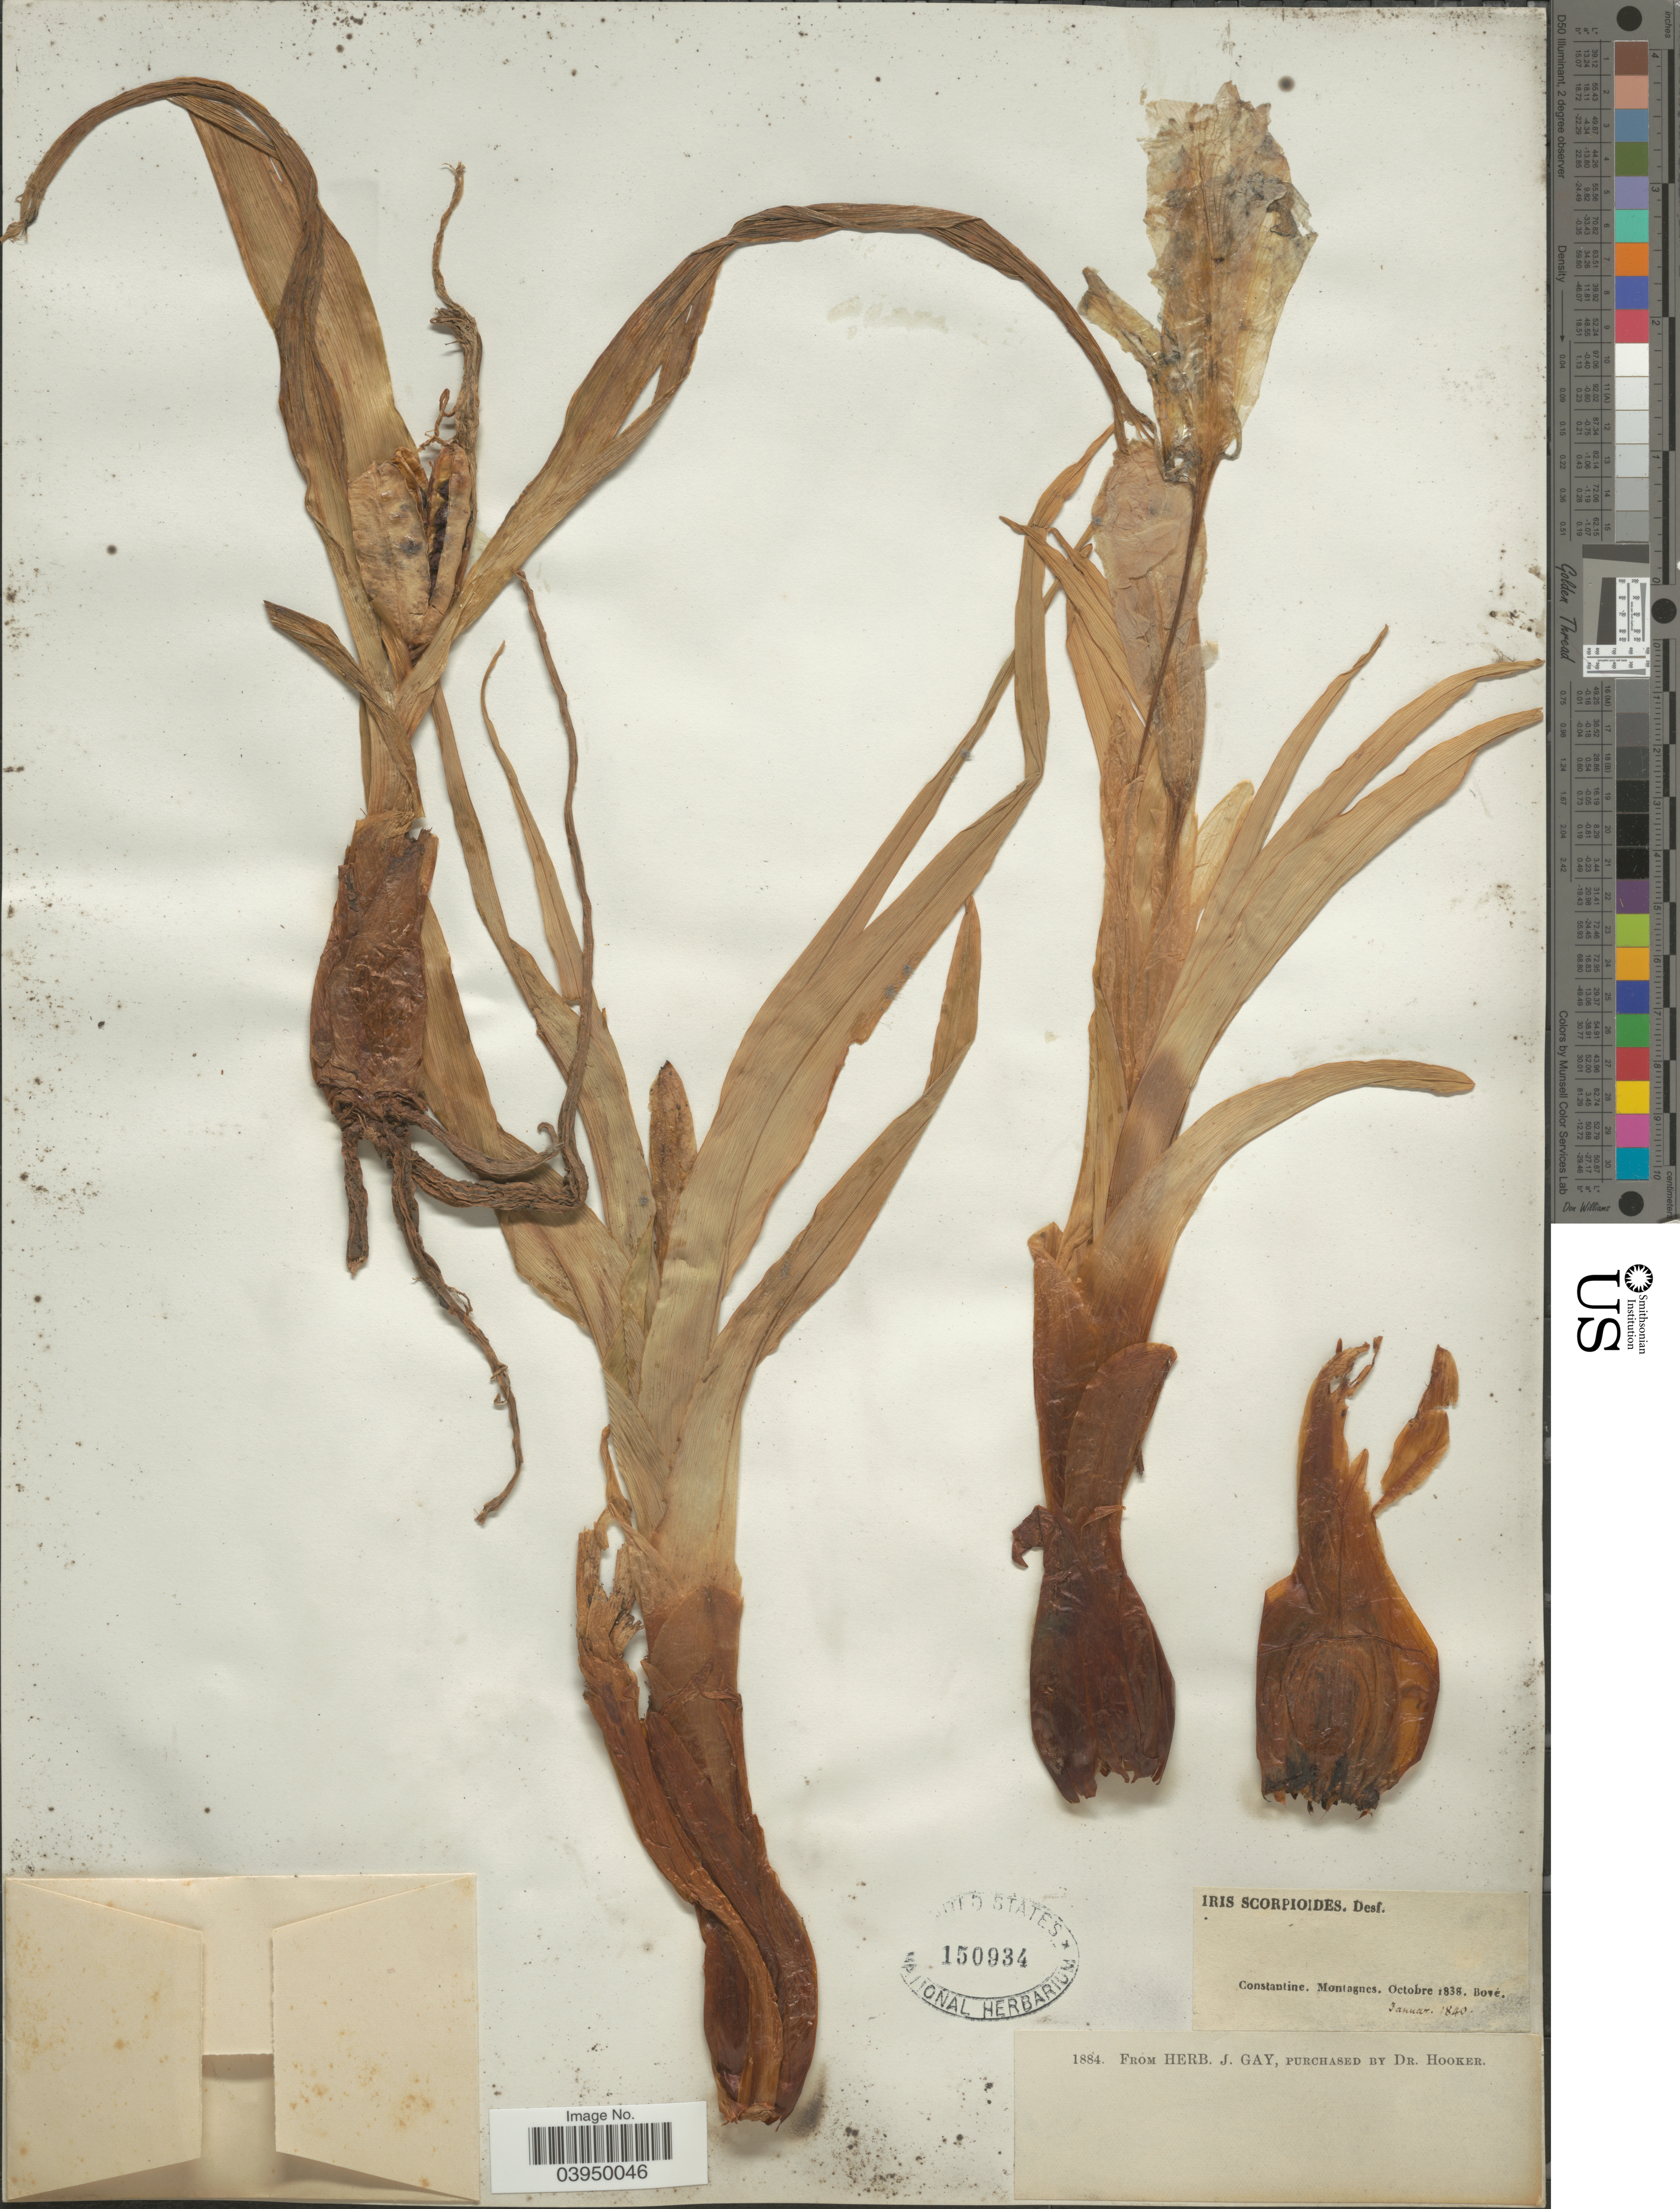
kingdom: Plantae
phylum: Tracheophyta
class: Liliopsida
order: Asparagales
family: Iridaceae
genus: Iris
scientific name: Iris scorpioides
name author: Desf.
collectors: ex herb. J. Gay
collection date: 1838-10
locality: Constantine, Montagnes. Bové.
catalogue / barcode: US 150934